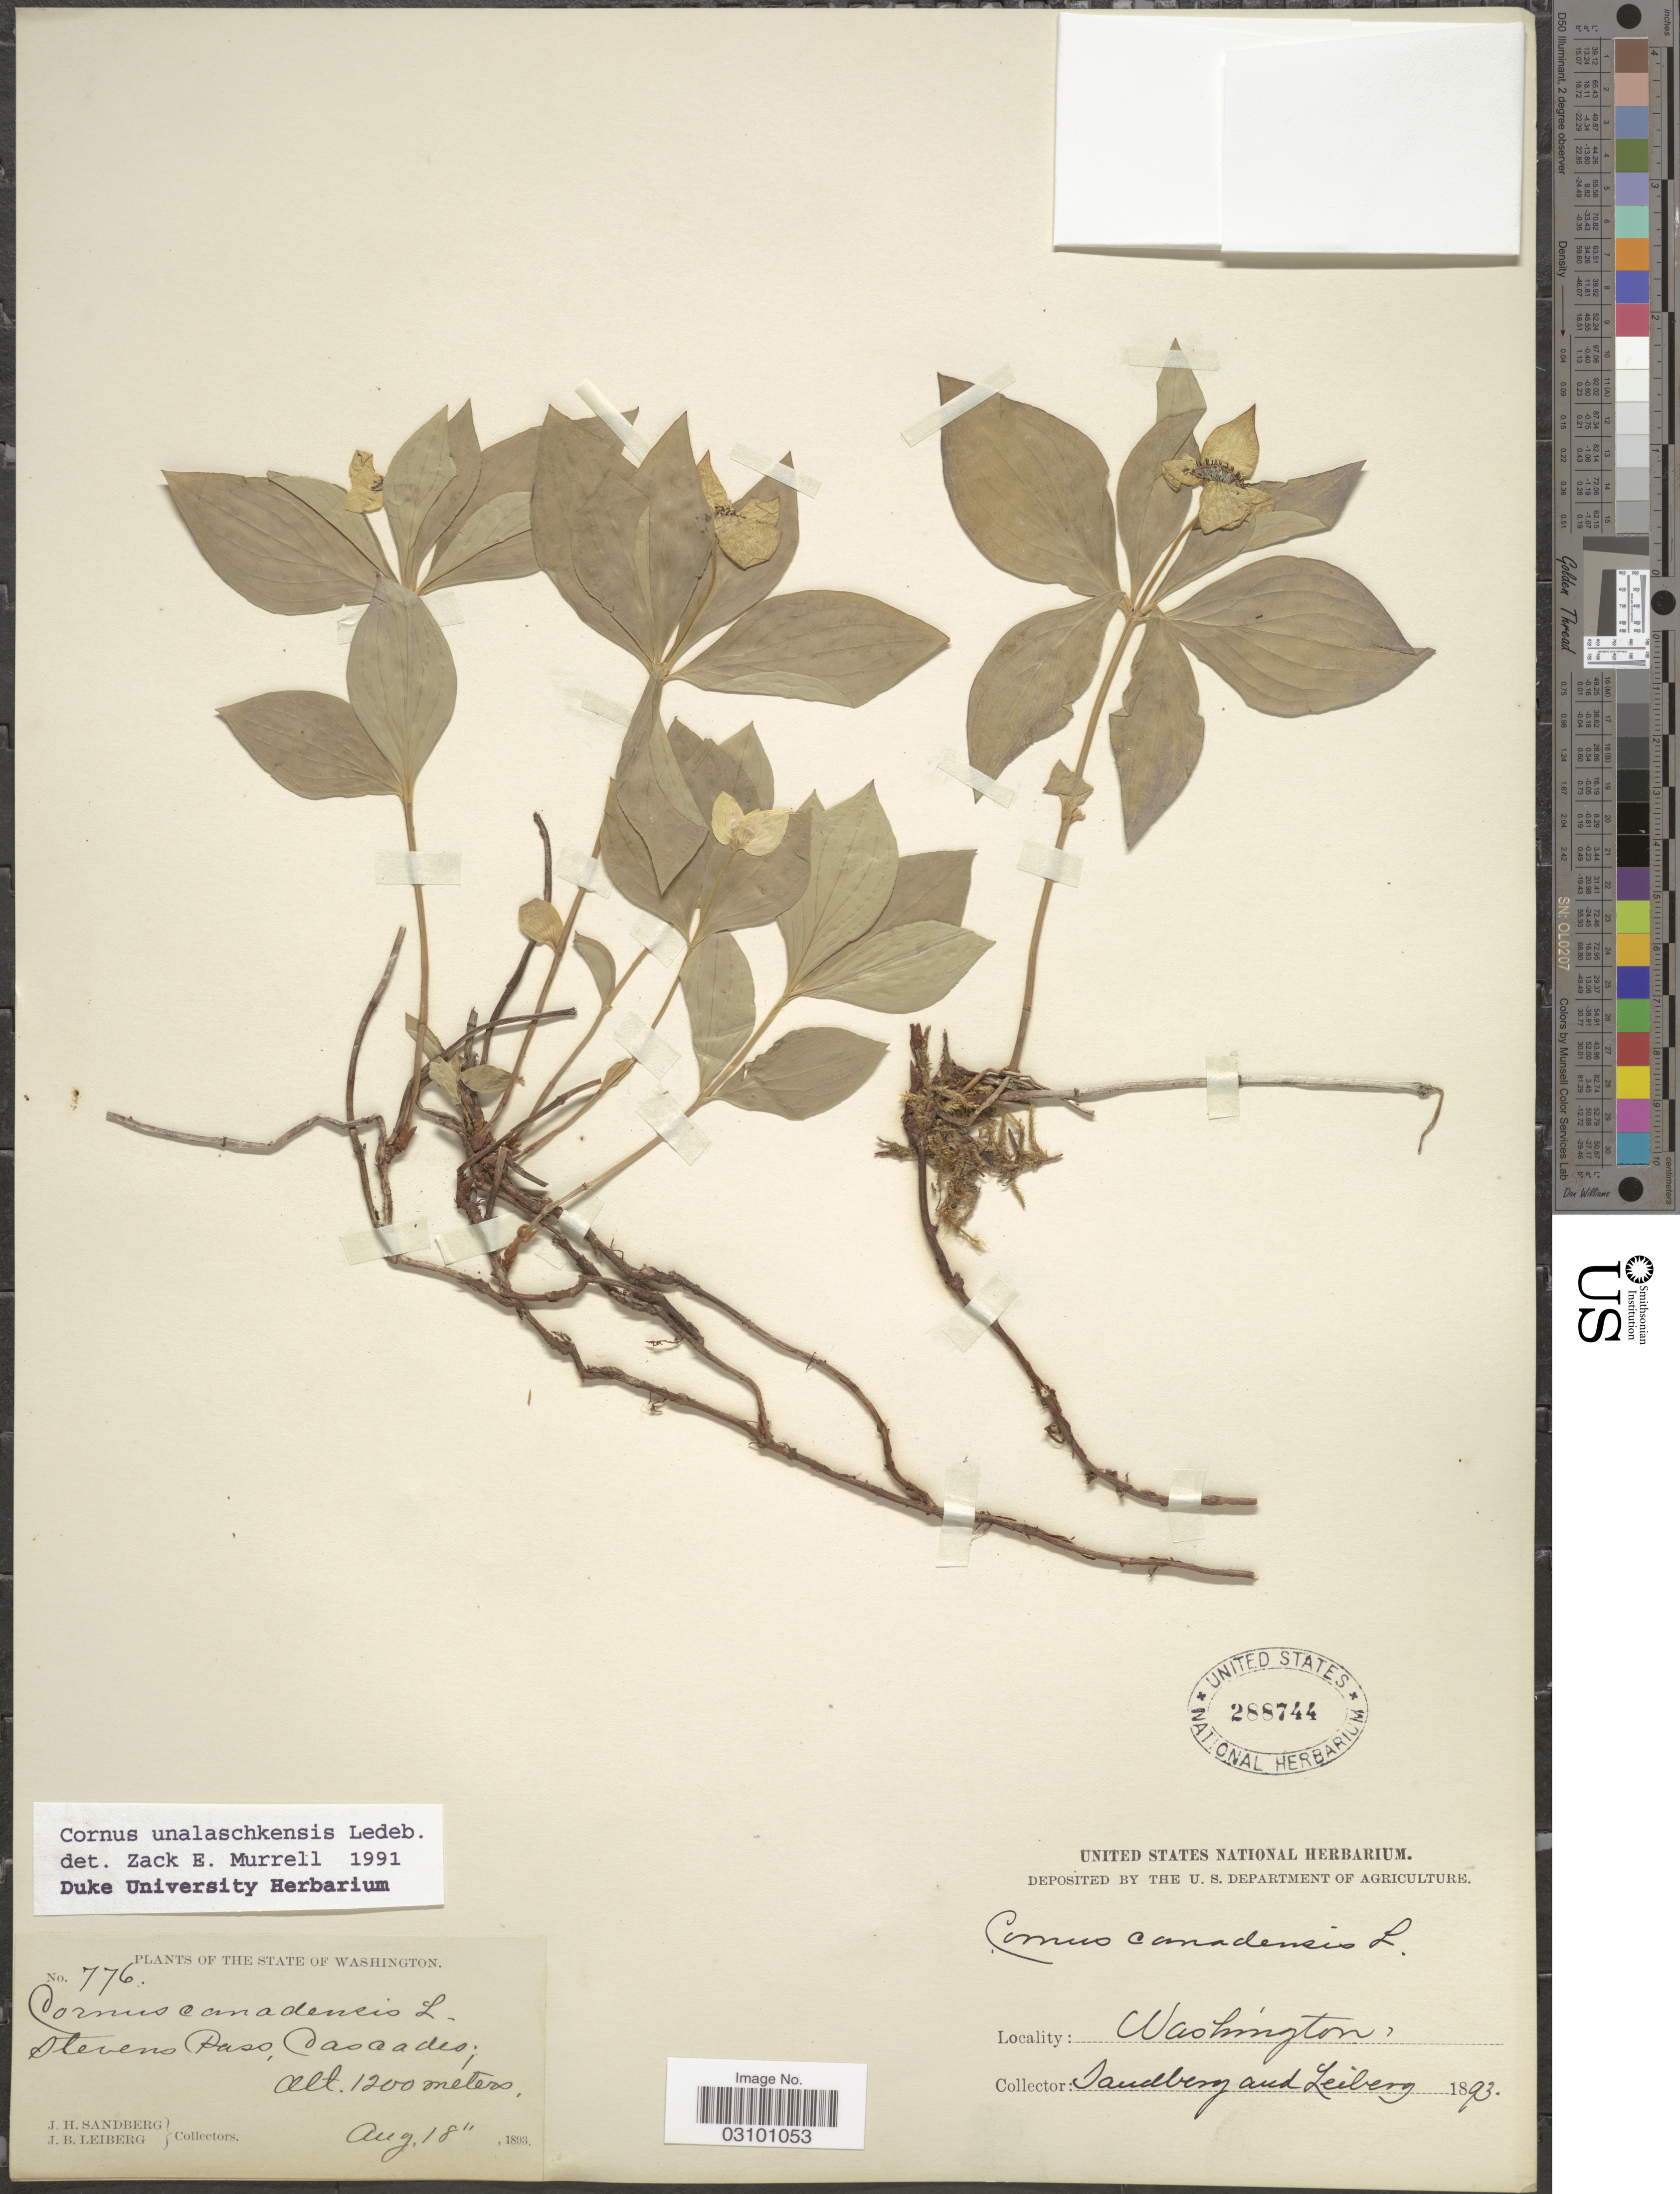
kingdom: Plantae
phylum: Tracheophyta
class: Magnoliopsida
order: Cornales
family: Cornaceae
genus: Cornus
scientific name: Cornus unalaschkensis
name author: Ledeb.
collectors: J. H. Sandberg & J. B. Leiberg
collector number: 776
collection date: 1893-08-18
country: United States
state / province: Washington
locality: Stevens Pass, Cascades.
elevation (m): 1200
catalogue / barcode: US 288744